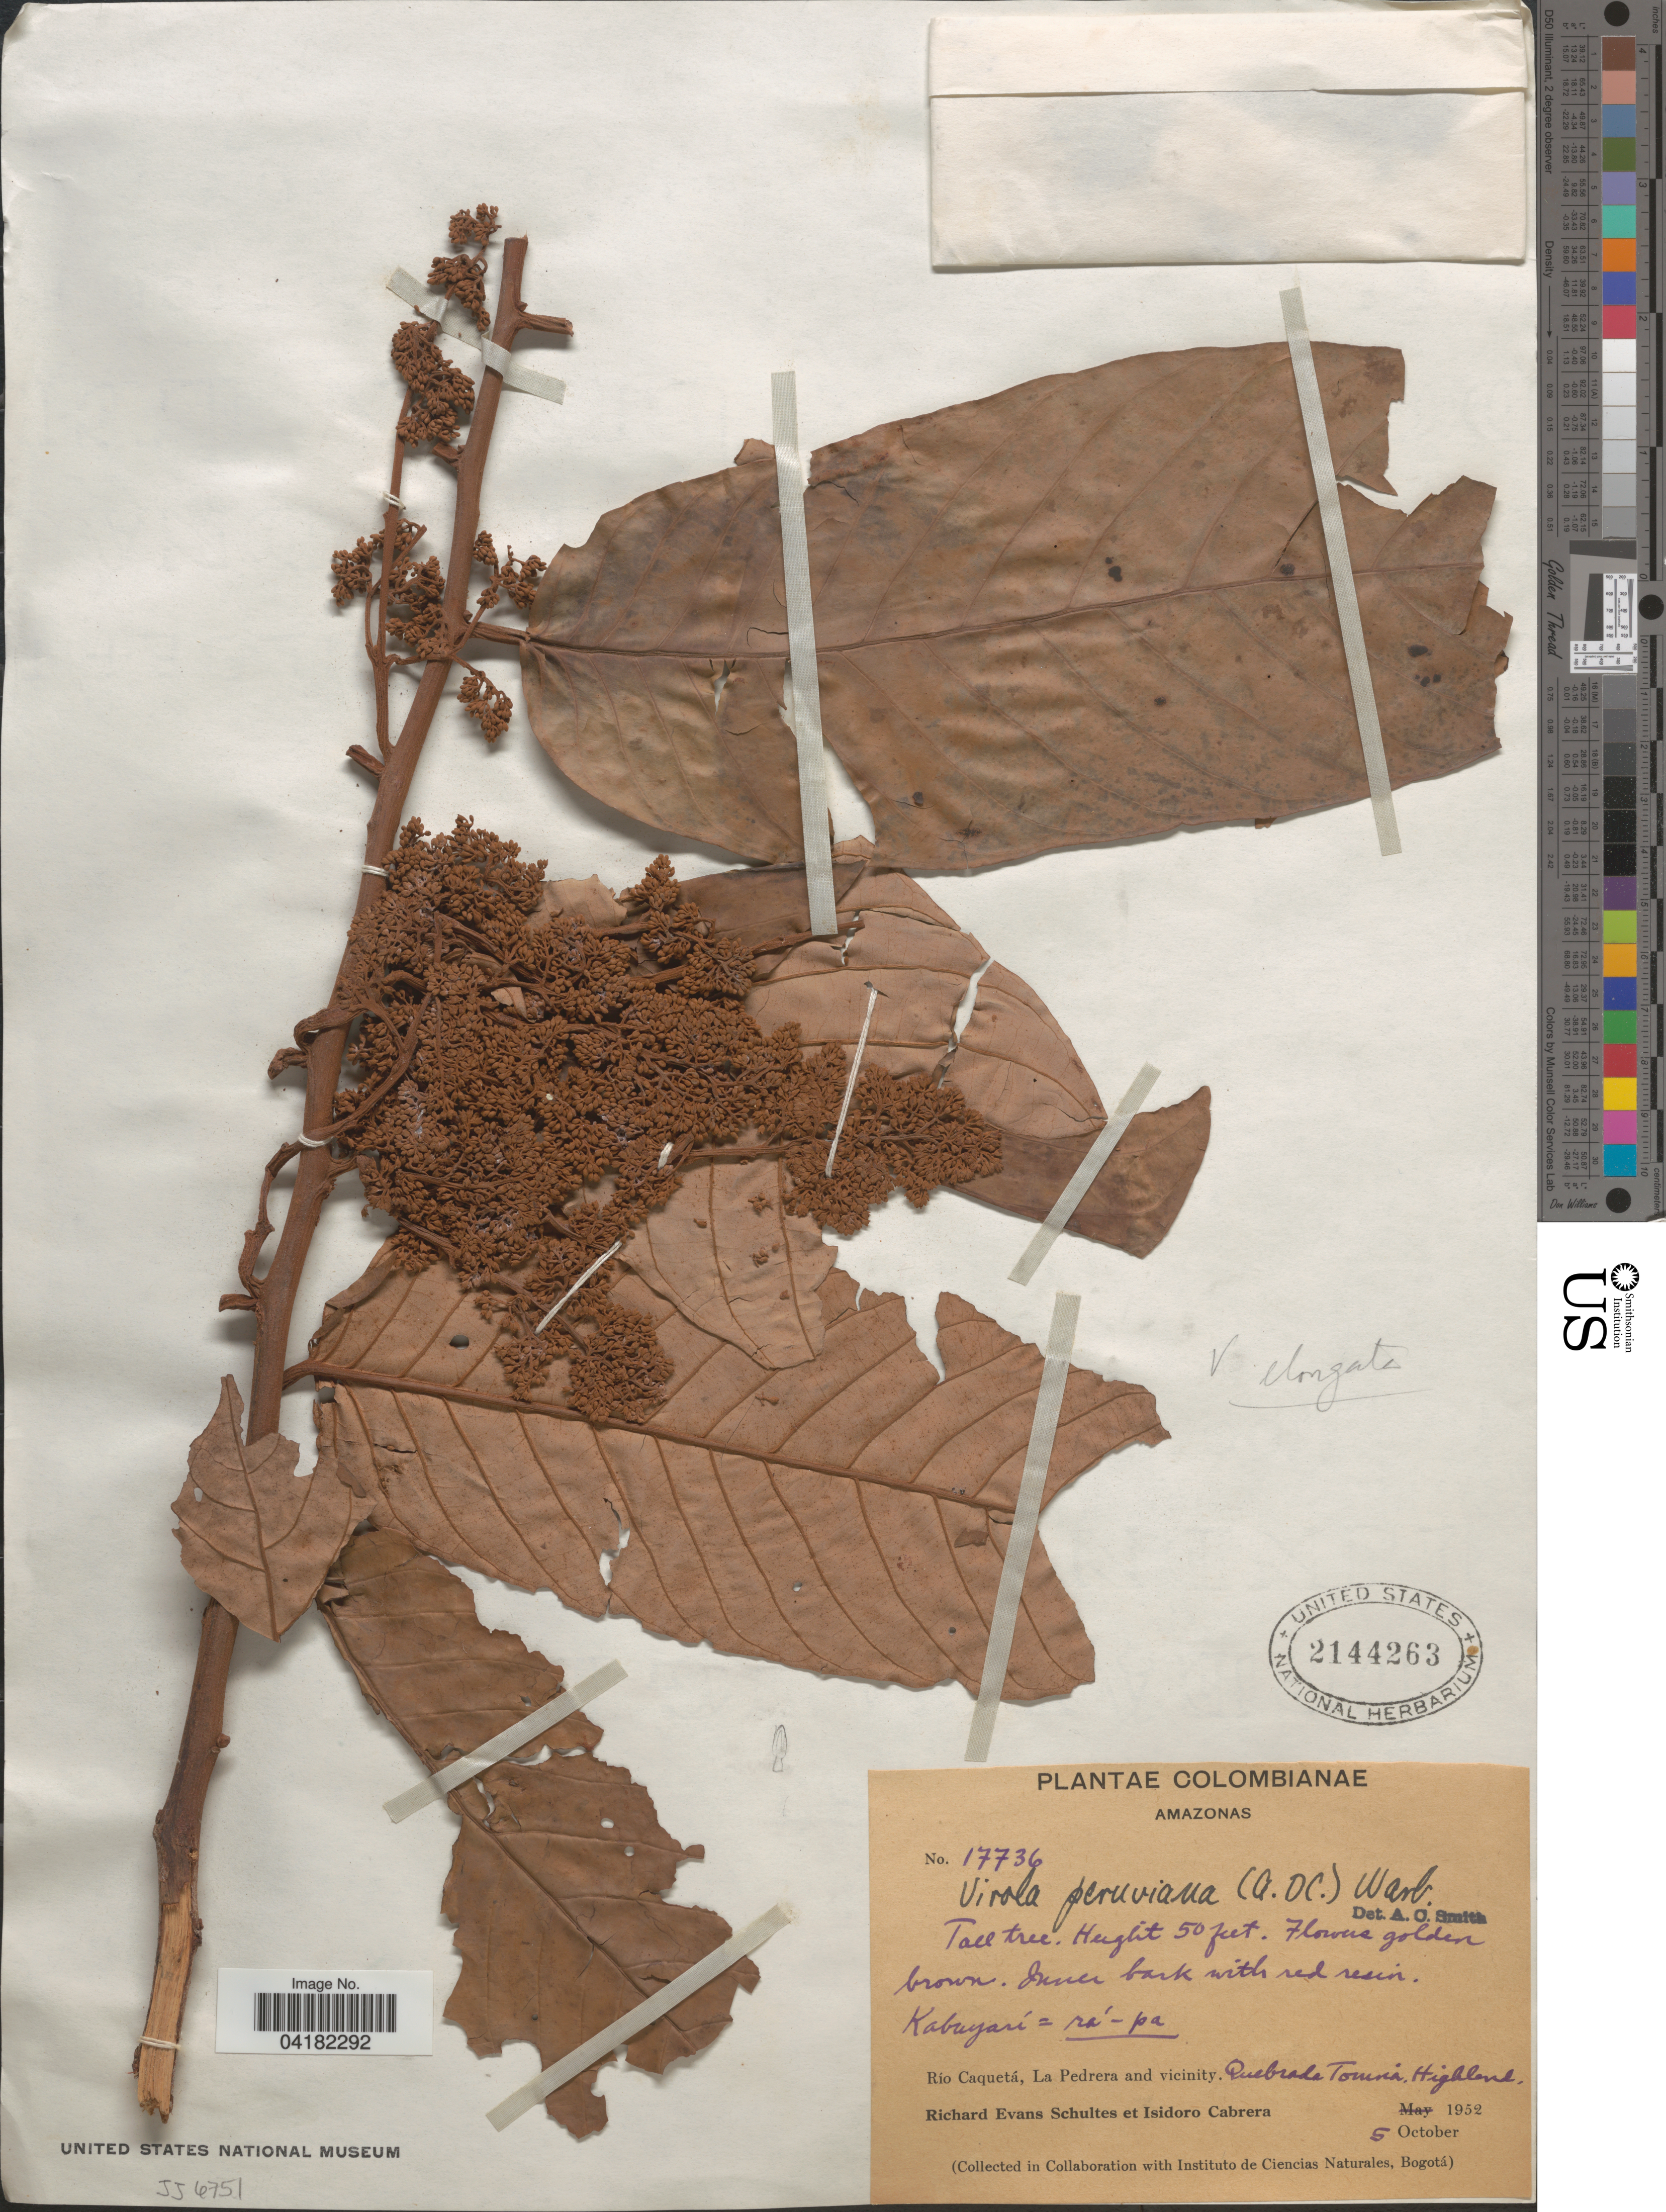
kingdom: Plantae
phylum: Tracheophyta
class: Magnoliopsida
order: Magnoliales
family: Myristicaceae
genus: Virola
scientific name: Virola peruviana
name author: (A. DC.) Warb.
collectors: R. E. Schultes & I. Cabrera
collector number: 17736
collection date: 1952-10-05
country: Colombia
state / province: Amazônas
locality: Rio Caquetá, La Pedrera and vicinity. Quebrada Tomsia [interpreted] Highland.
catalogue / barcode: US 2144263